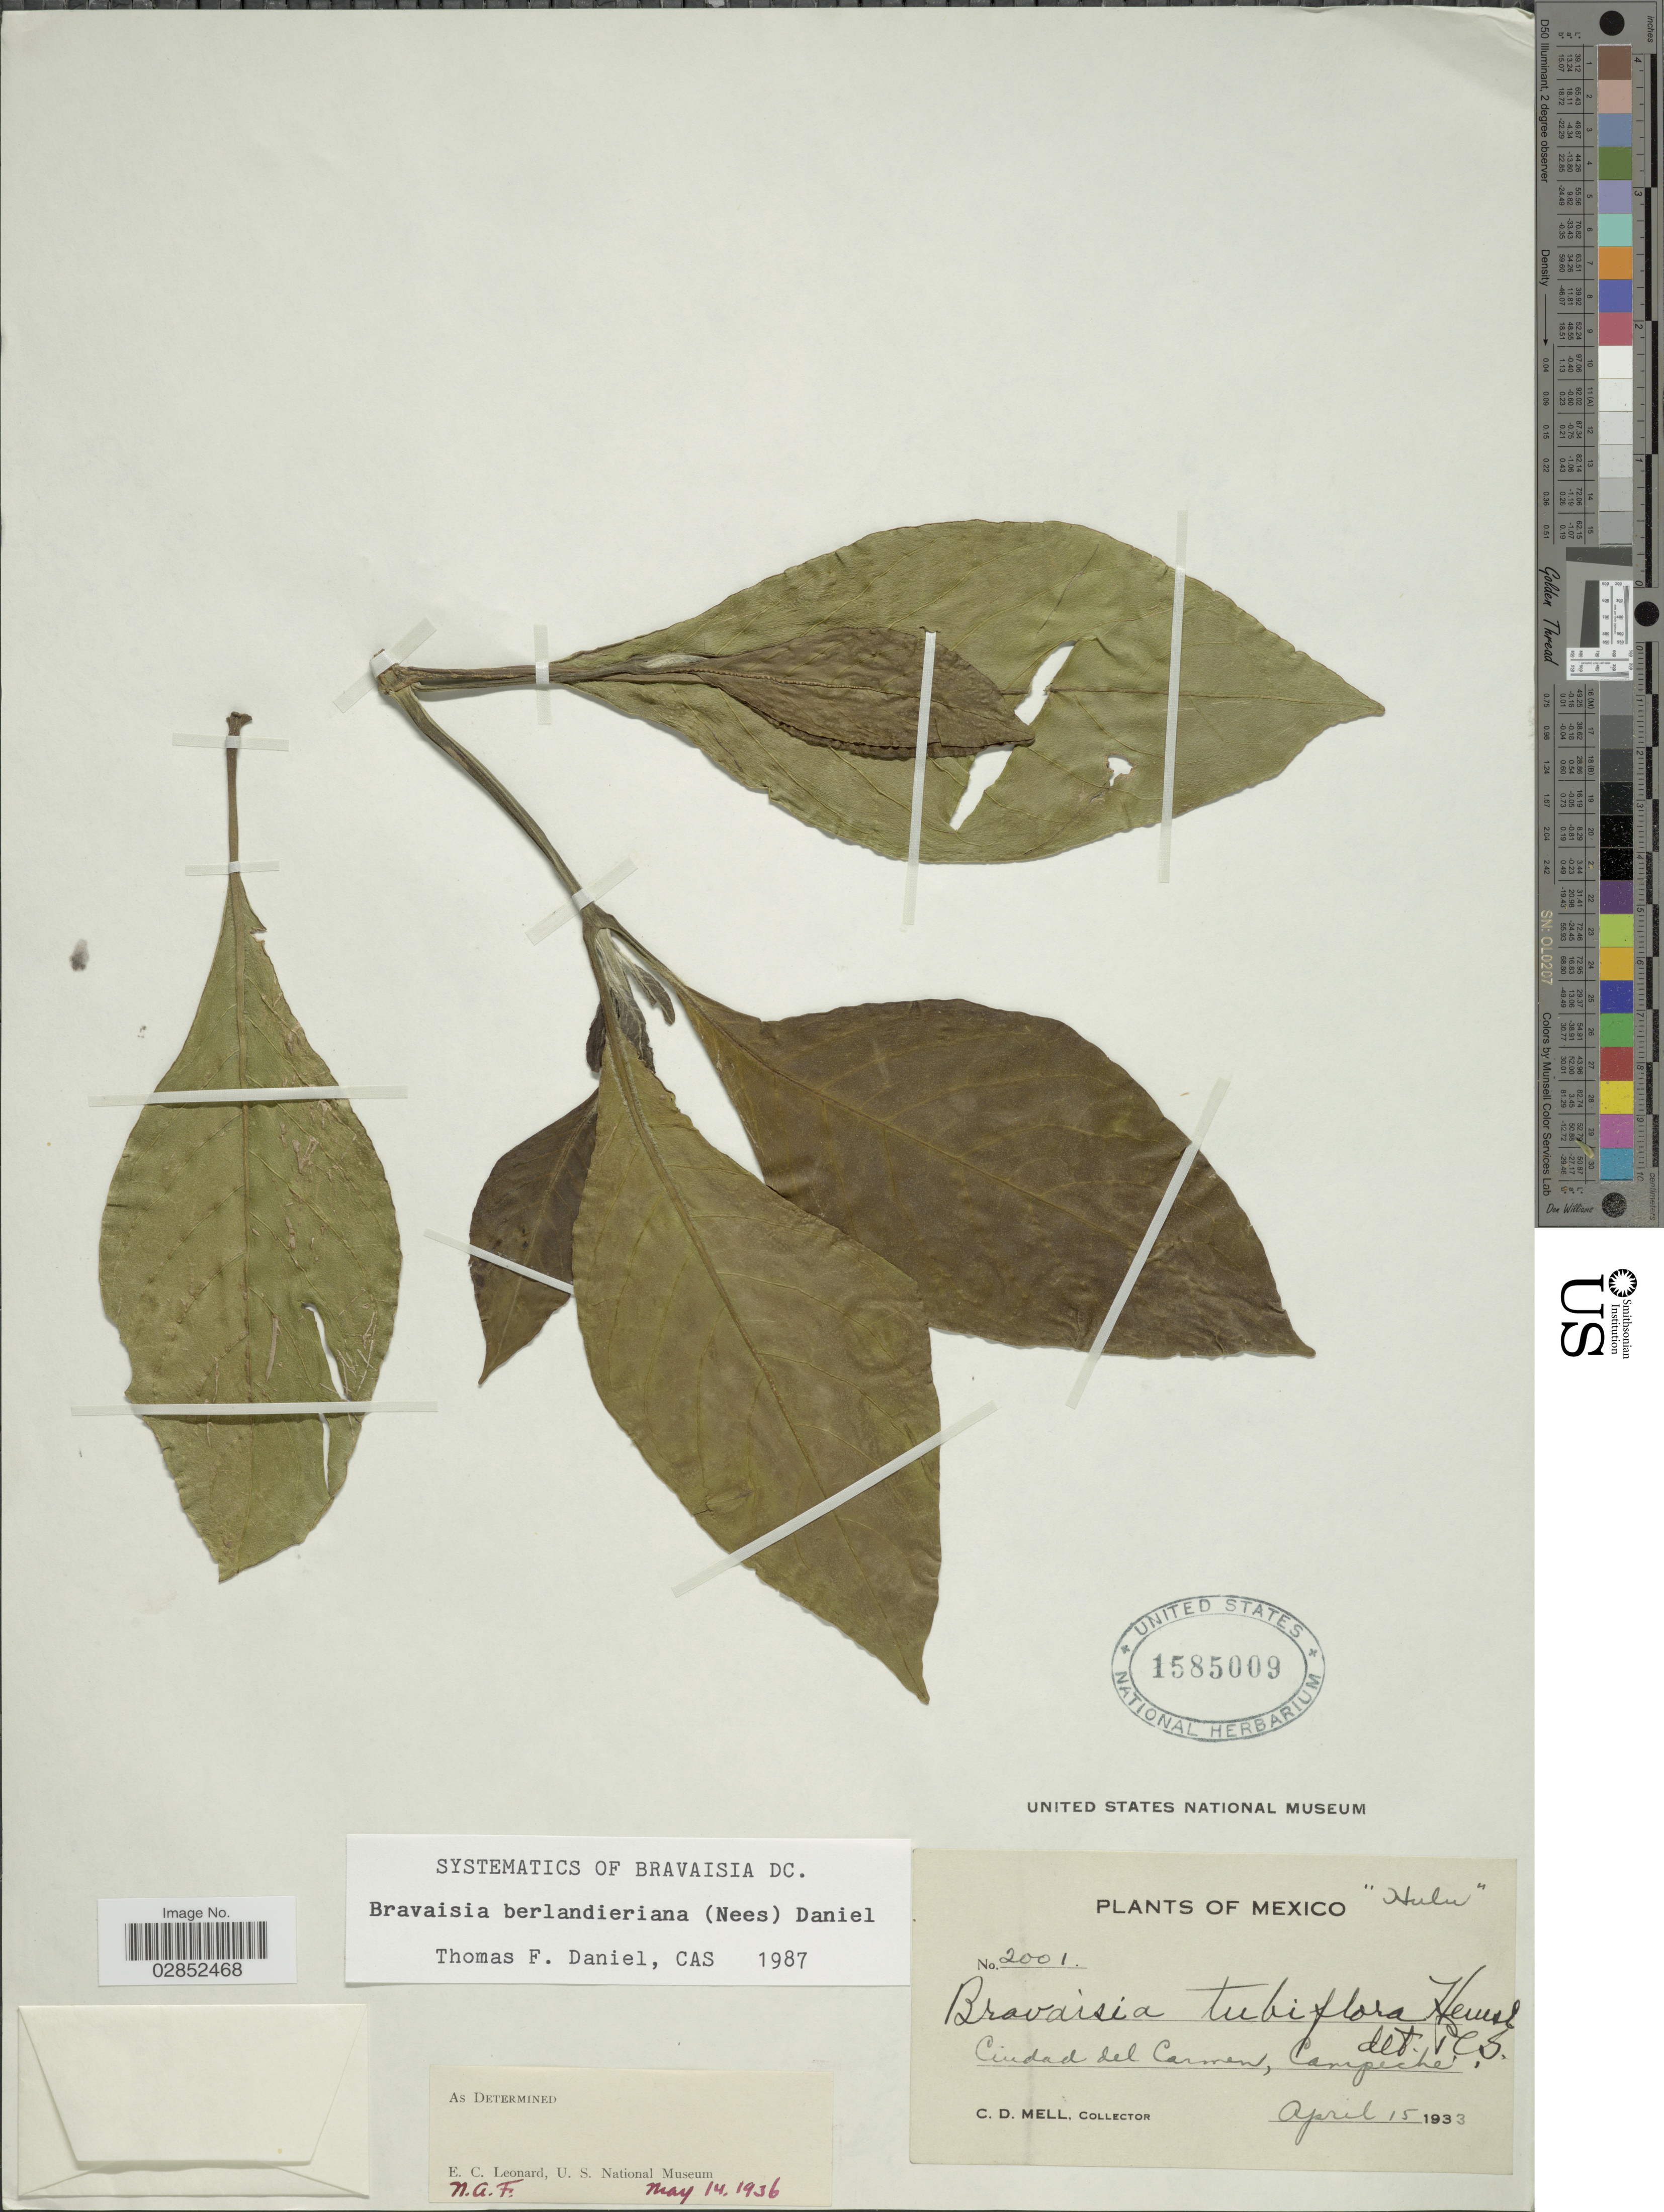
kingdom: Plantae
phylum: Tracheophyta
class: Magnoliopsida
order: Lamiales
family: Acanthaceae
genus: Bravaisia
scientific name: Bravaisia berlandieriana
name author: (Nees) T.F. Daniel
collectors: C. D. Mell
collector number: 2001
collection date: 1933-04-15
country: Mexico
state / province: Campeche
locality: Ciudad del Carmen, Campeche.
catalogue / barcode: US 1585009